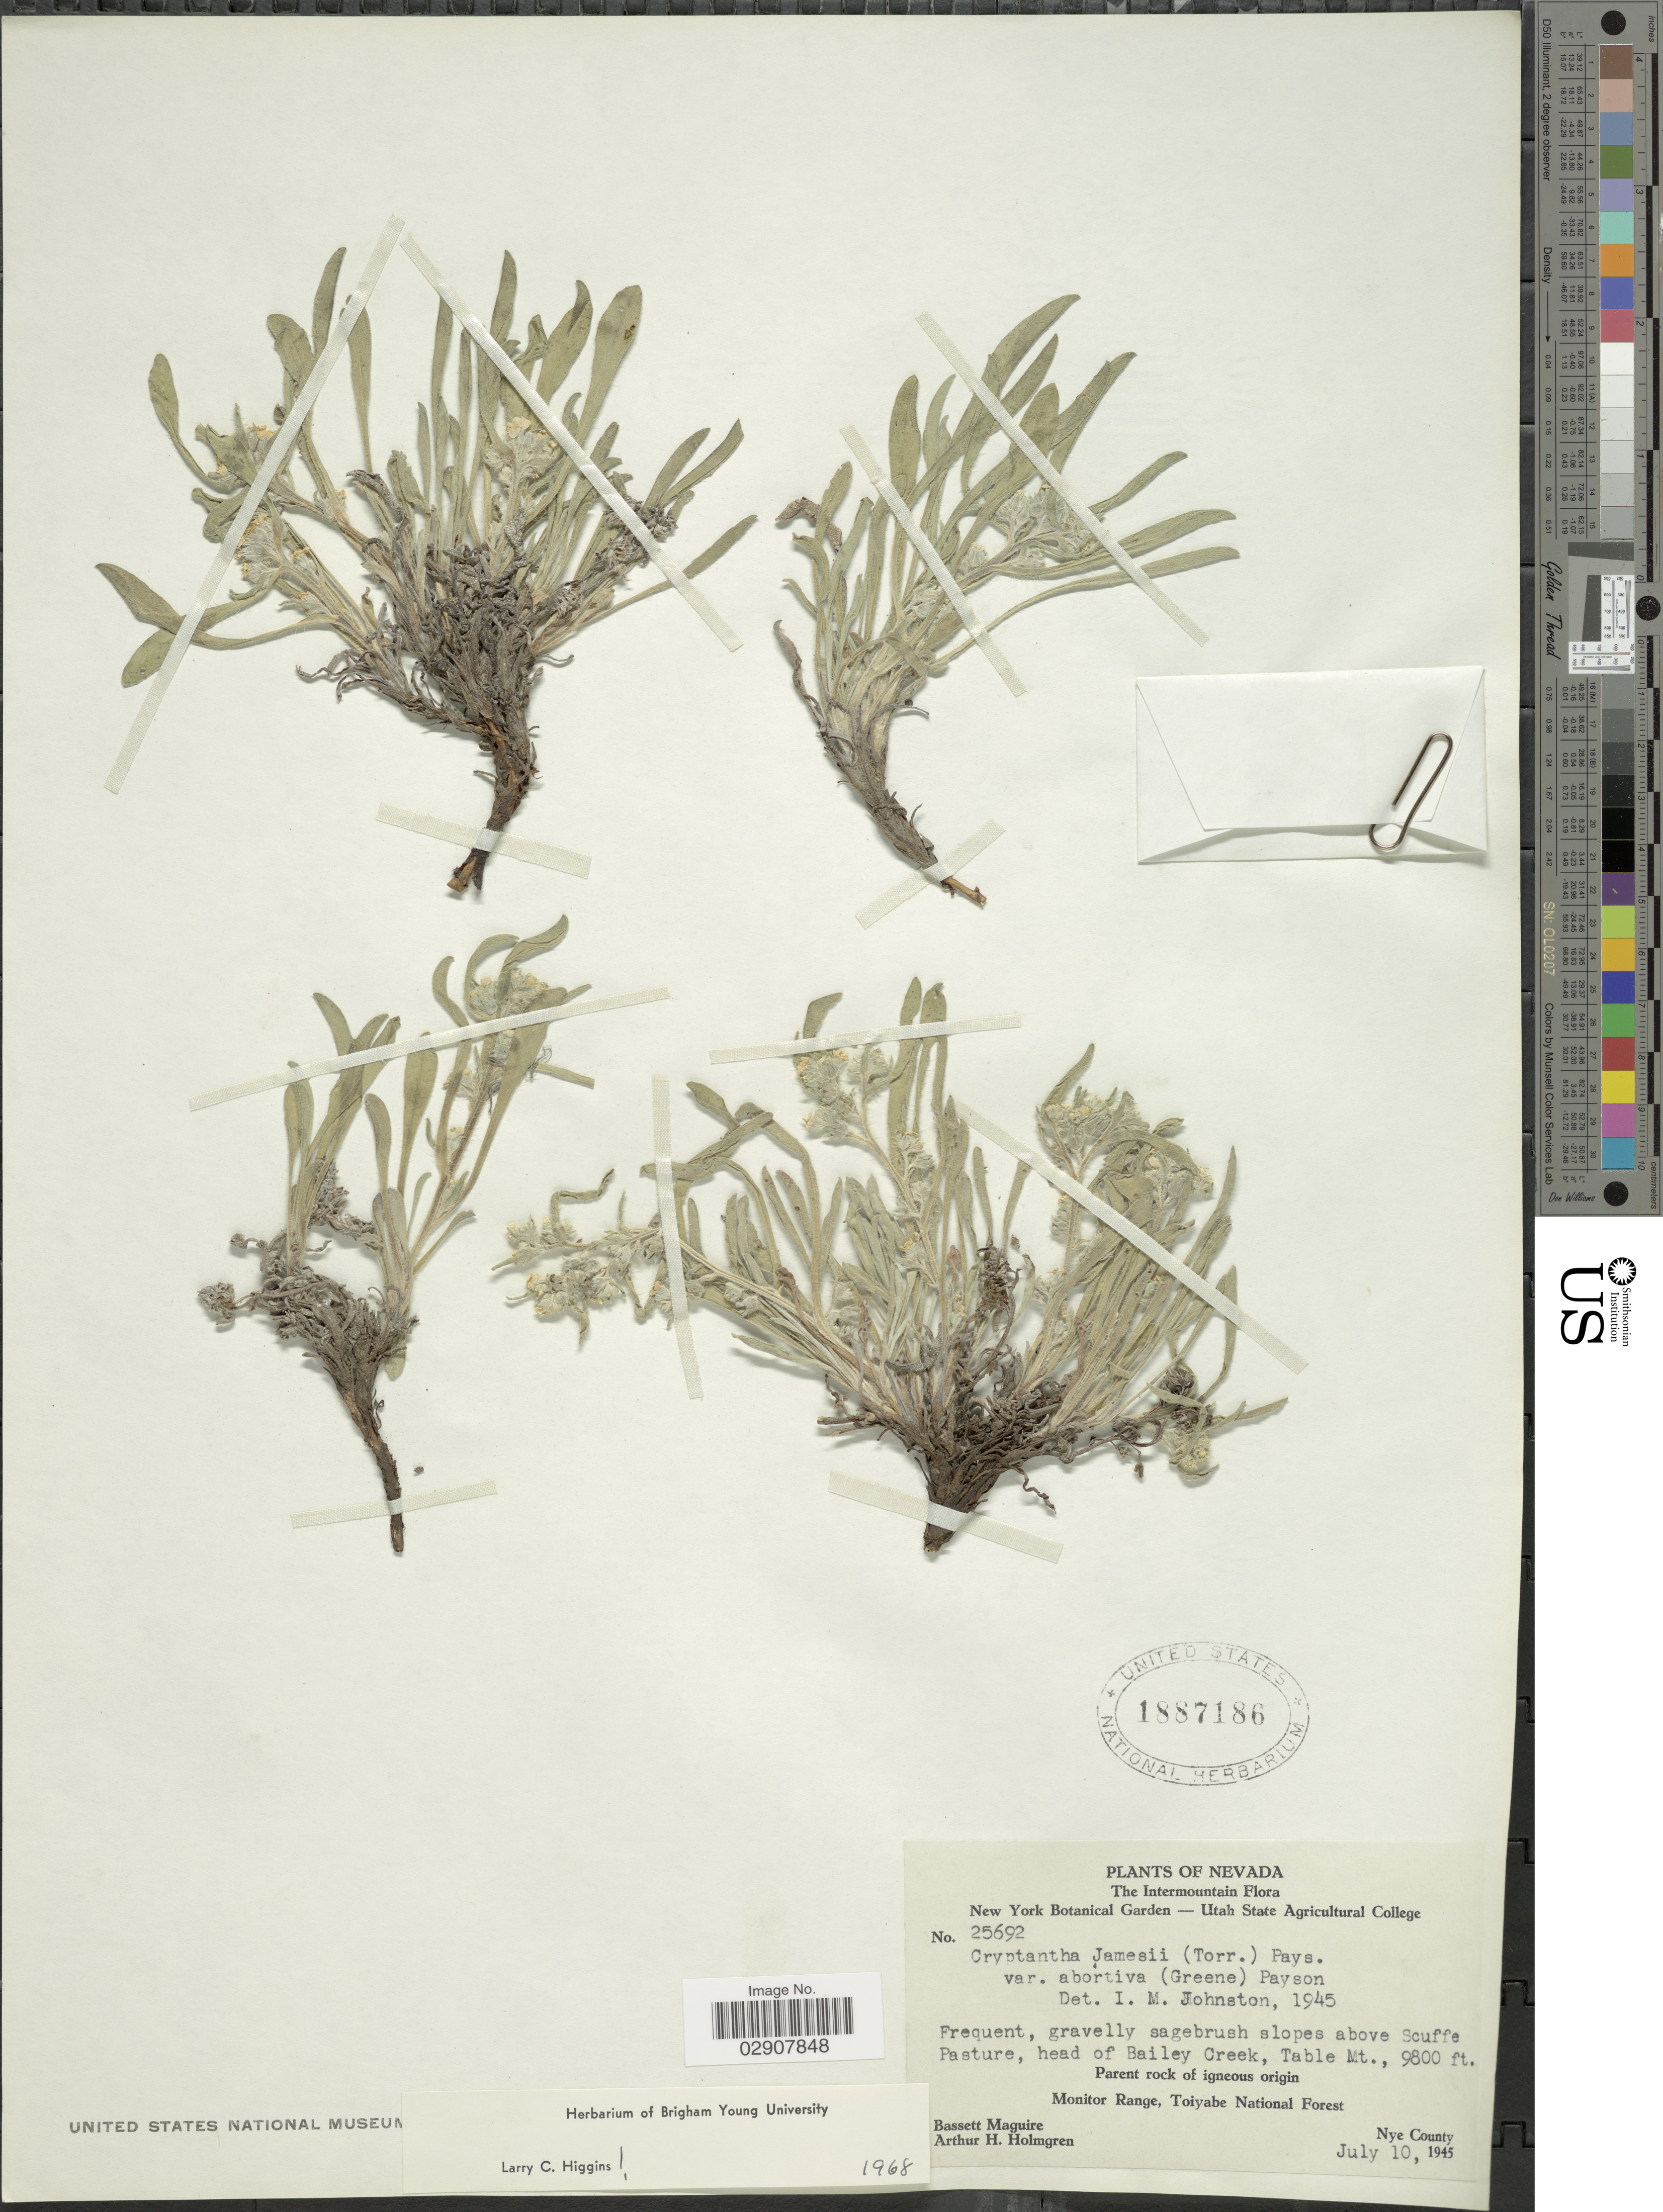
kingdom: Plantae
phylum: Tracheophyta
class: Magnoliopsida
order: Boraginales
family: Boraginaceae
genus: Cryptantha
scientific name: Cryptantha jamesii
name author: (Torr.) Payson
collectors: B. Maguire & A. H. Holmgren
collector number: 25692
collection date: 1945-07-10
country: United States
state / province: Nevada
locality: Gravelly sagebrush slopes above Scuffe Pasture, head of Bailey Creek, Table Mt. Monitor Range, Toiyabe National Forest. Nye County. Nevada. The Intermountain.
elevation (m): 2987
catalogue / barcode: US 1887186